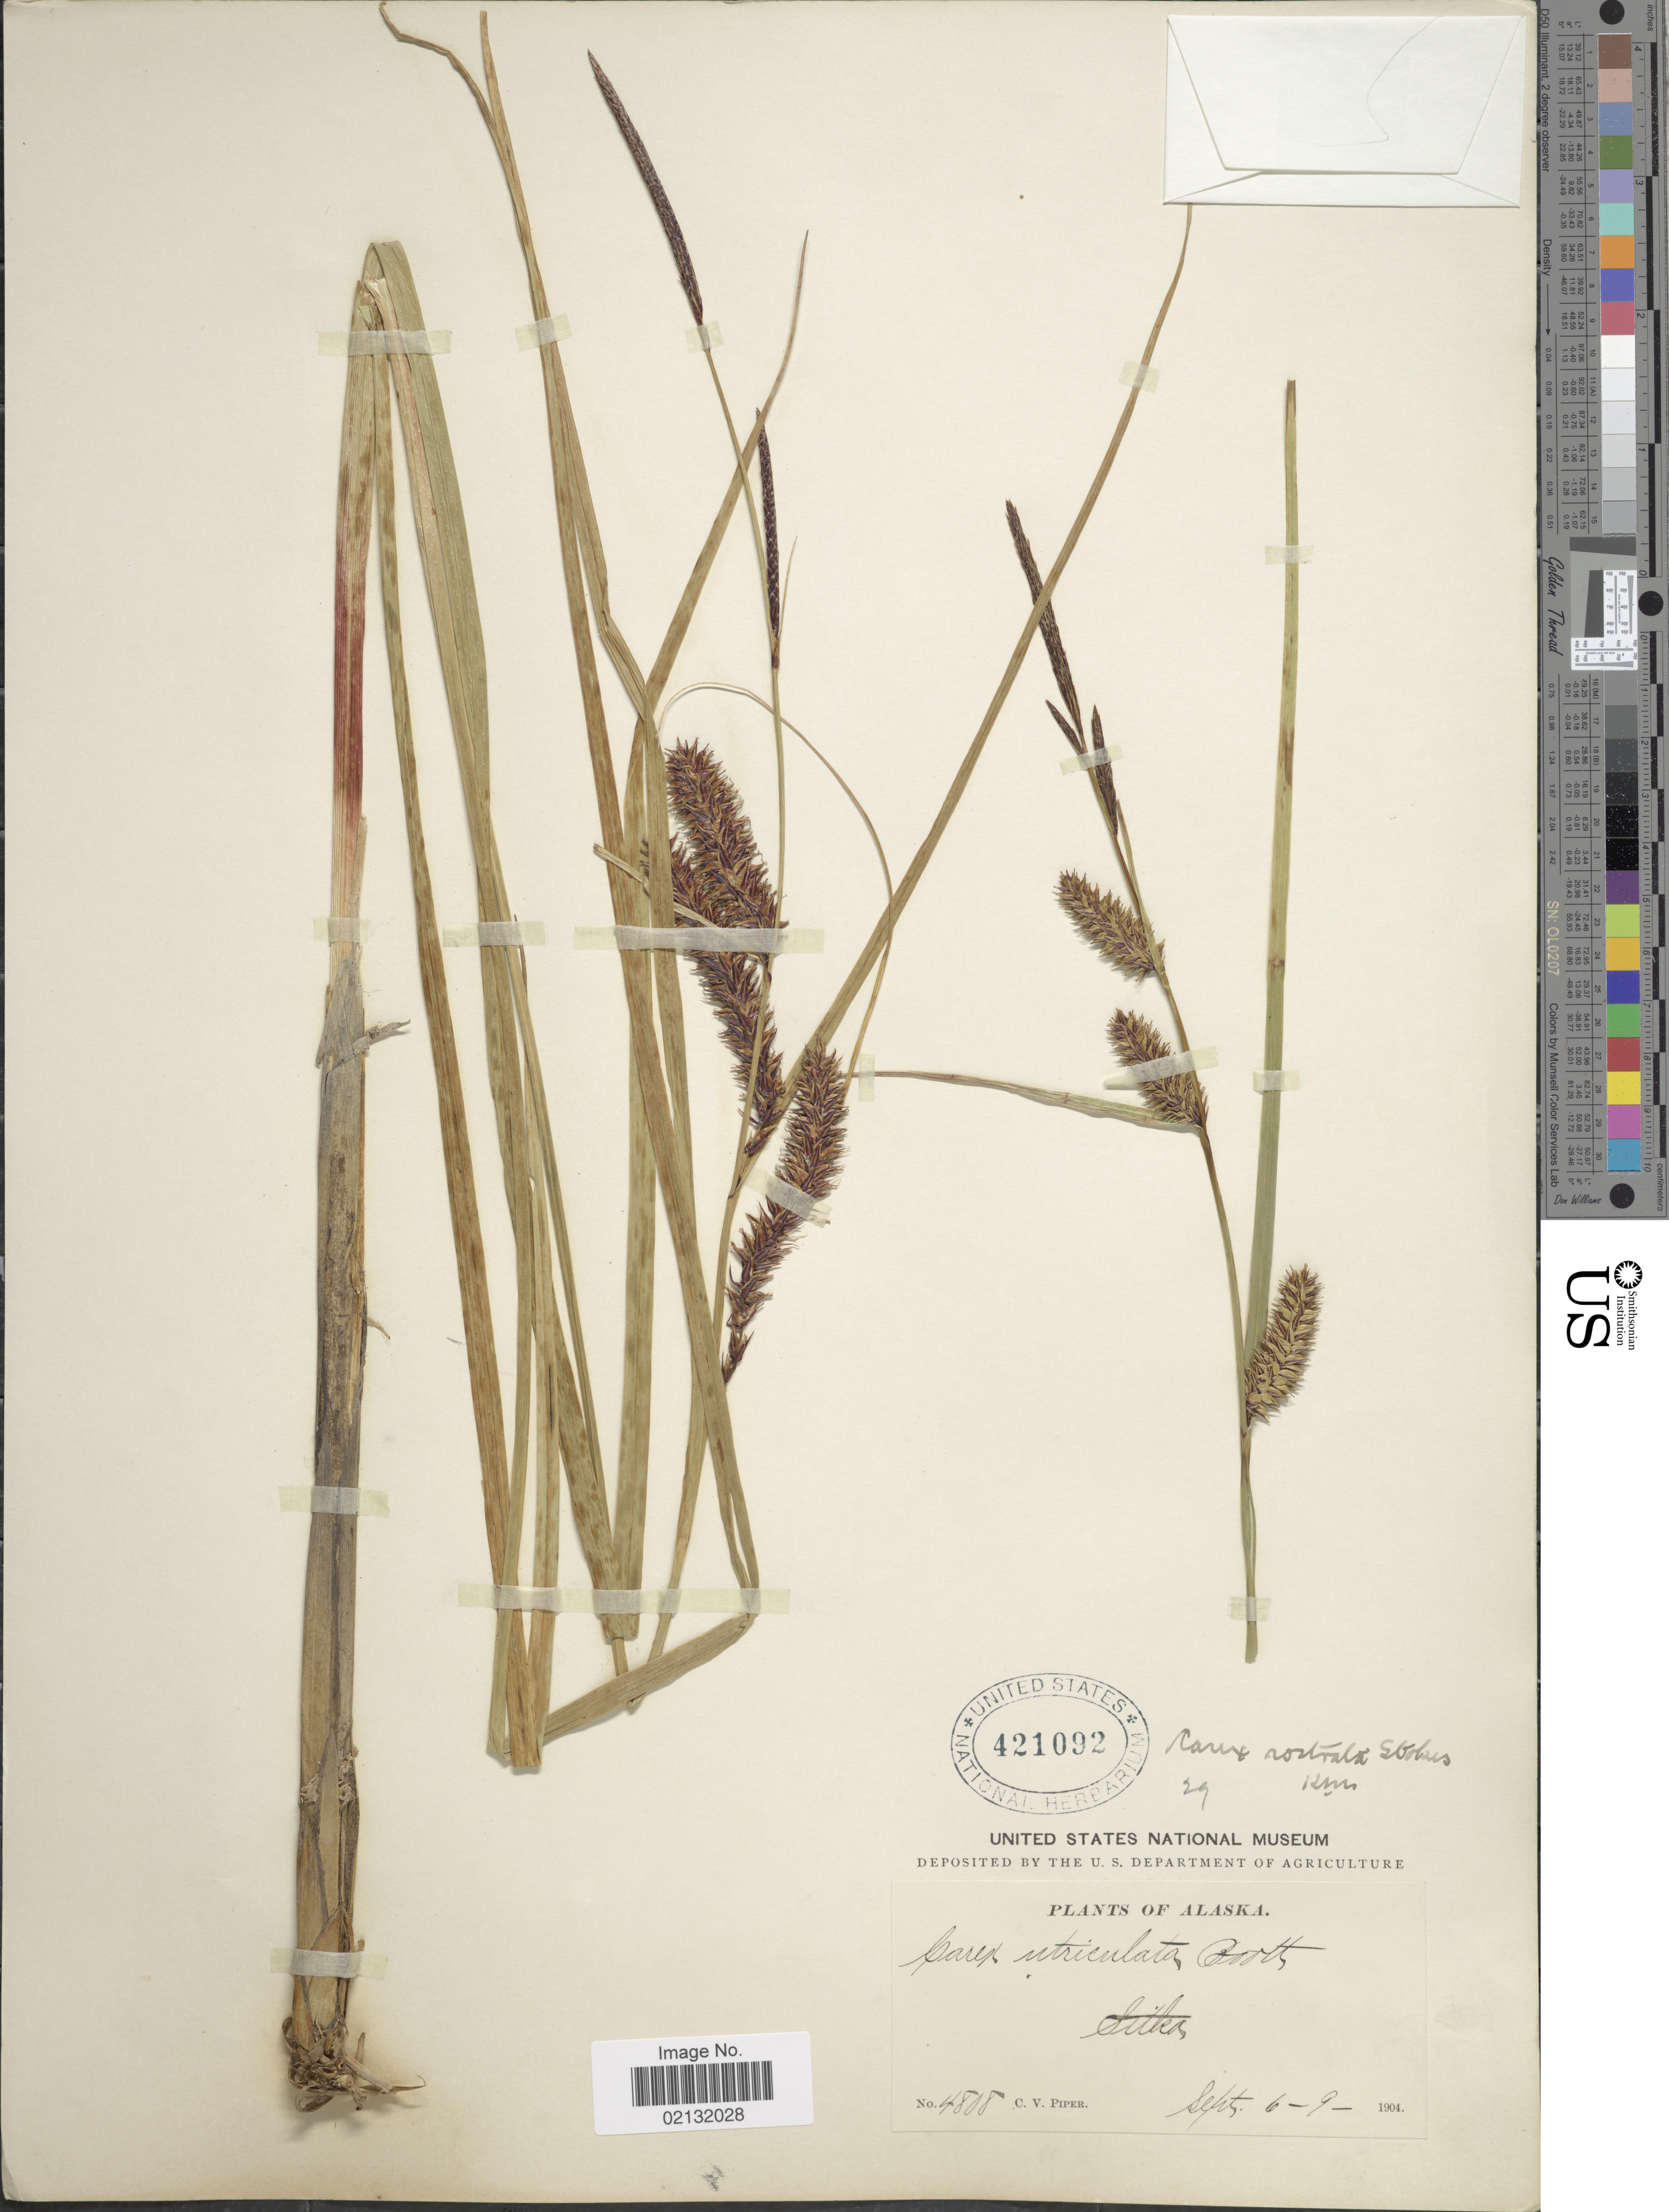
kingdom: Plantae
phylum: Tracheophyta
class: Liliopsida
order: Poales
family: Cyperaceae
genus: Carex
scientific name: Carex rostrata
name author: Stokes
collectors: C. V. Piper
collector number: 4808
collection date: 1904-09-06/1904-09-09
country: United States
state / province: Alaska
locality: Sitka.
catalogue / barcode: US 421092